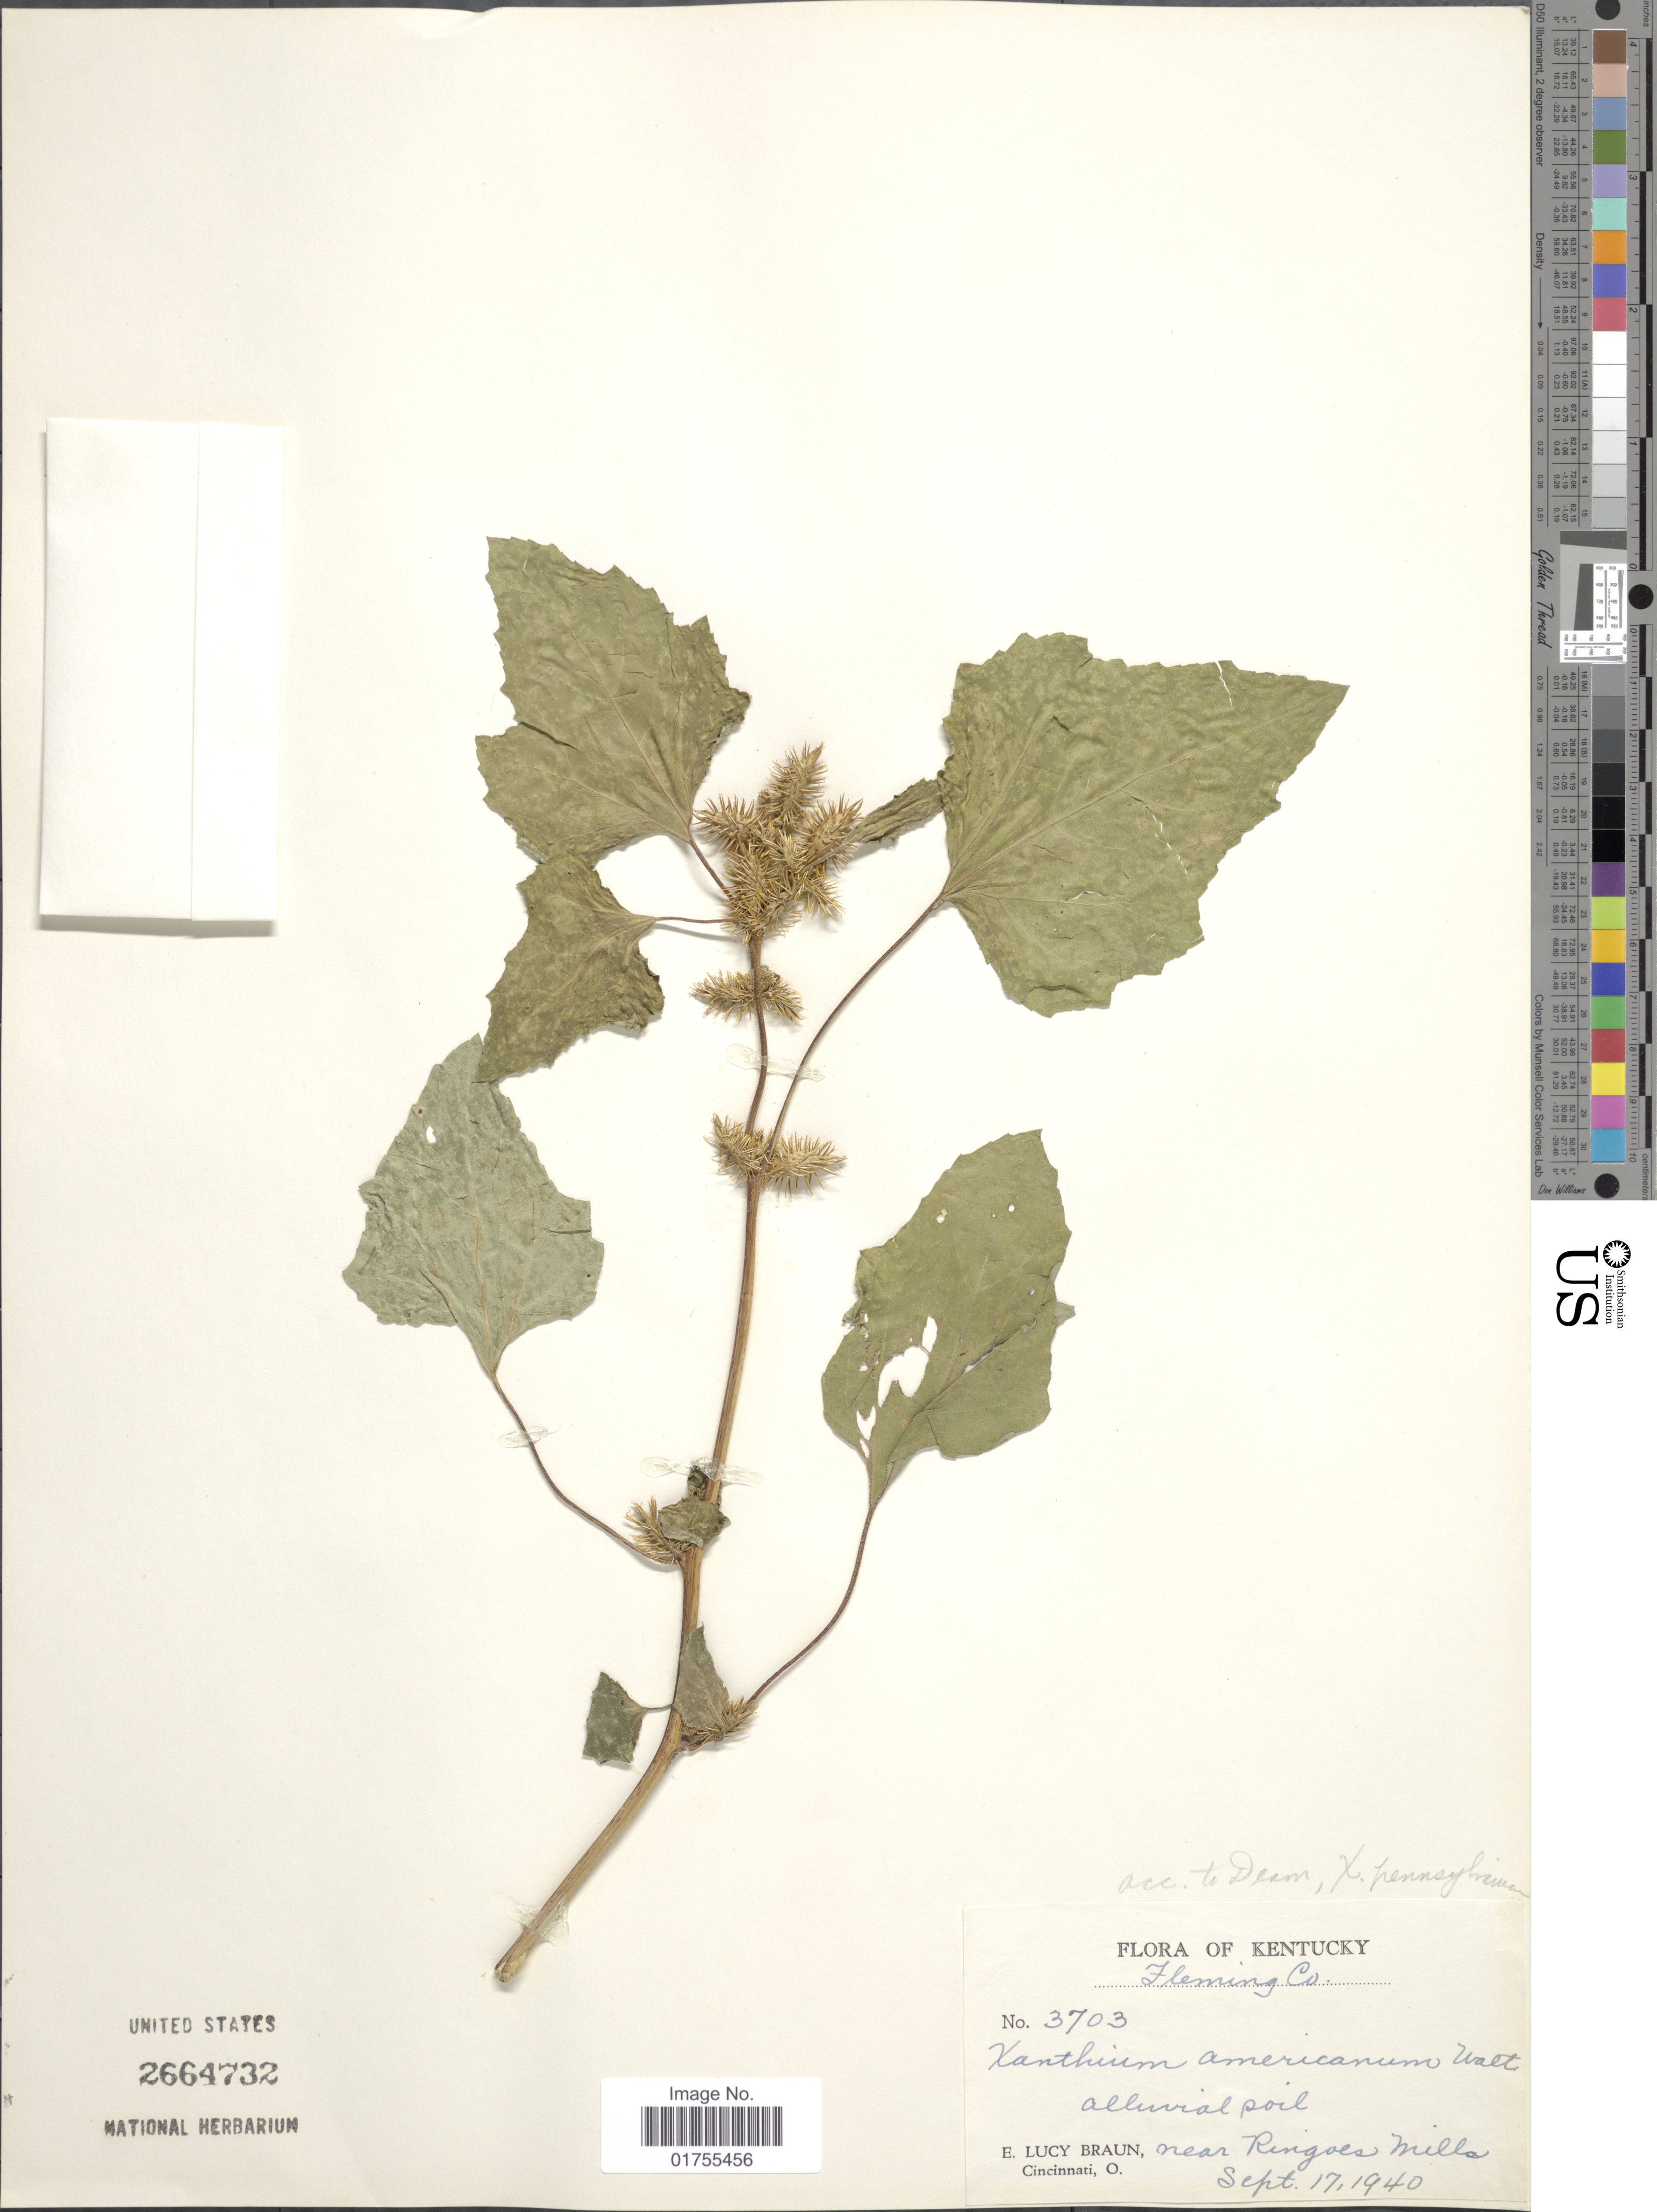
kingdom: Plantae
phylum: Tracheophyta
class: Magnoliopsida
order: Asterales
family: Asteraceae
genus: Xanthium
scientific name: Xanthium strumarium var. glabratum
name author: Mill.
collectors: E. L. Braun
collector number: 3703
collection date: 1940-09-17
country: United States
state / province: Kentucky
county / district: Fleming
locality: Fleming Co., alluvial soil near Ringoes Mills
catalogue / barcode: US 2664732